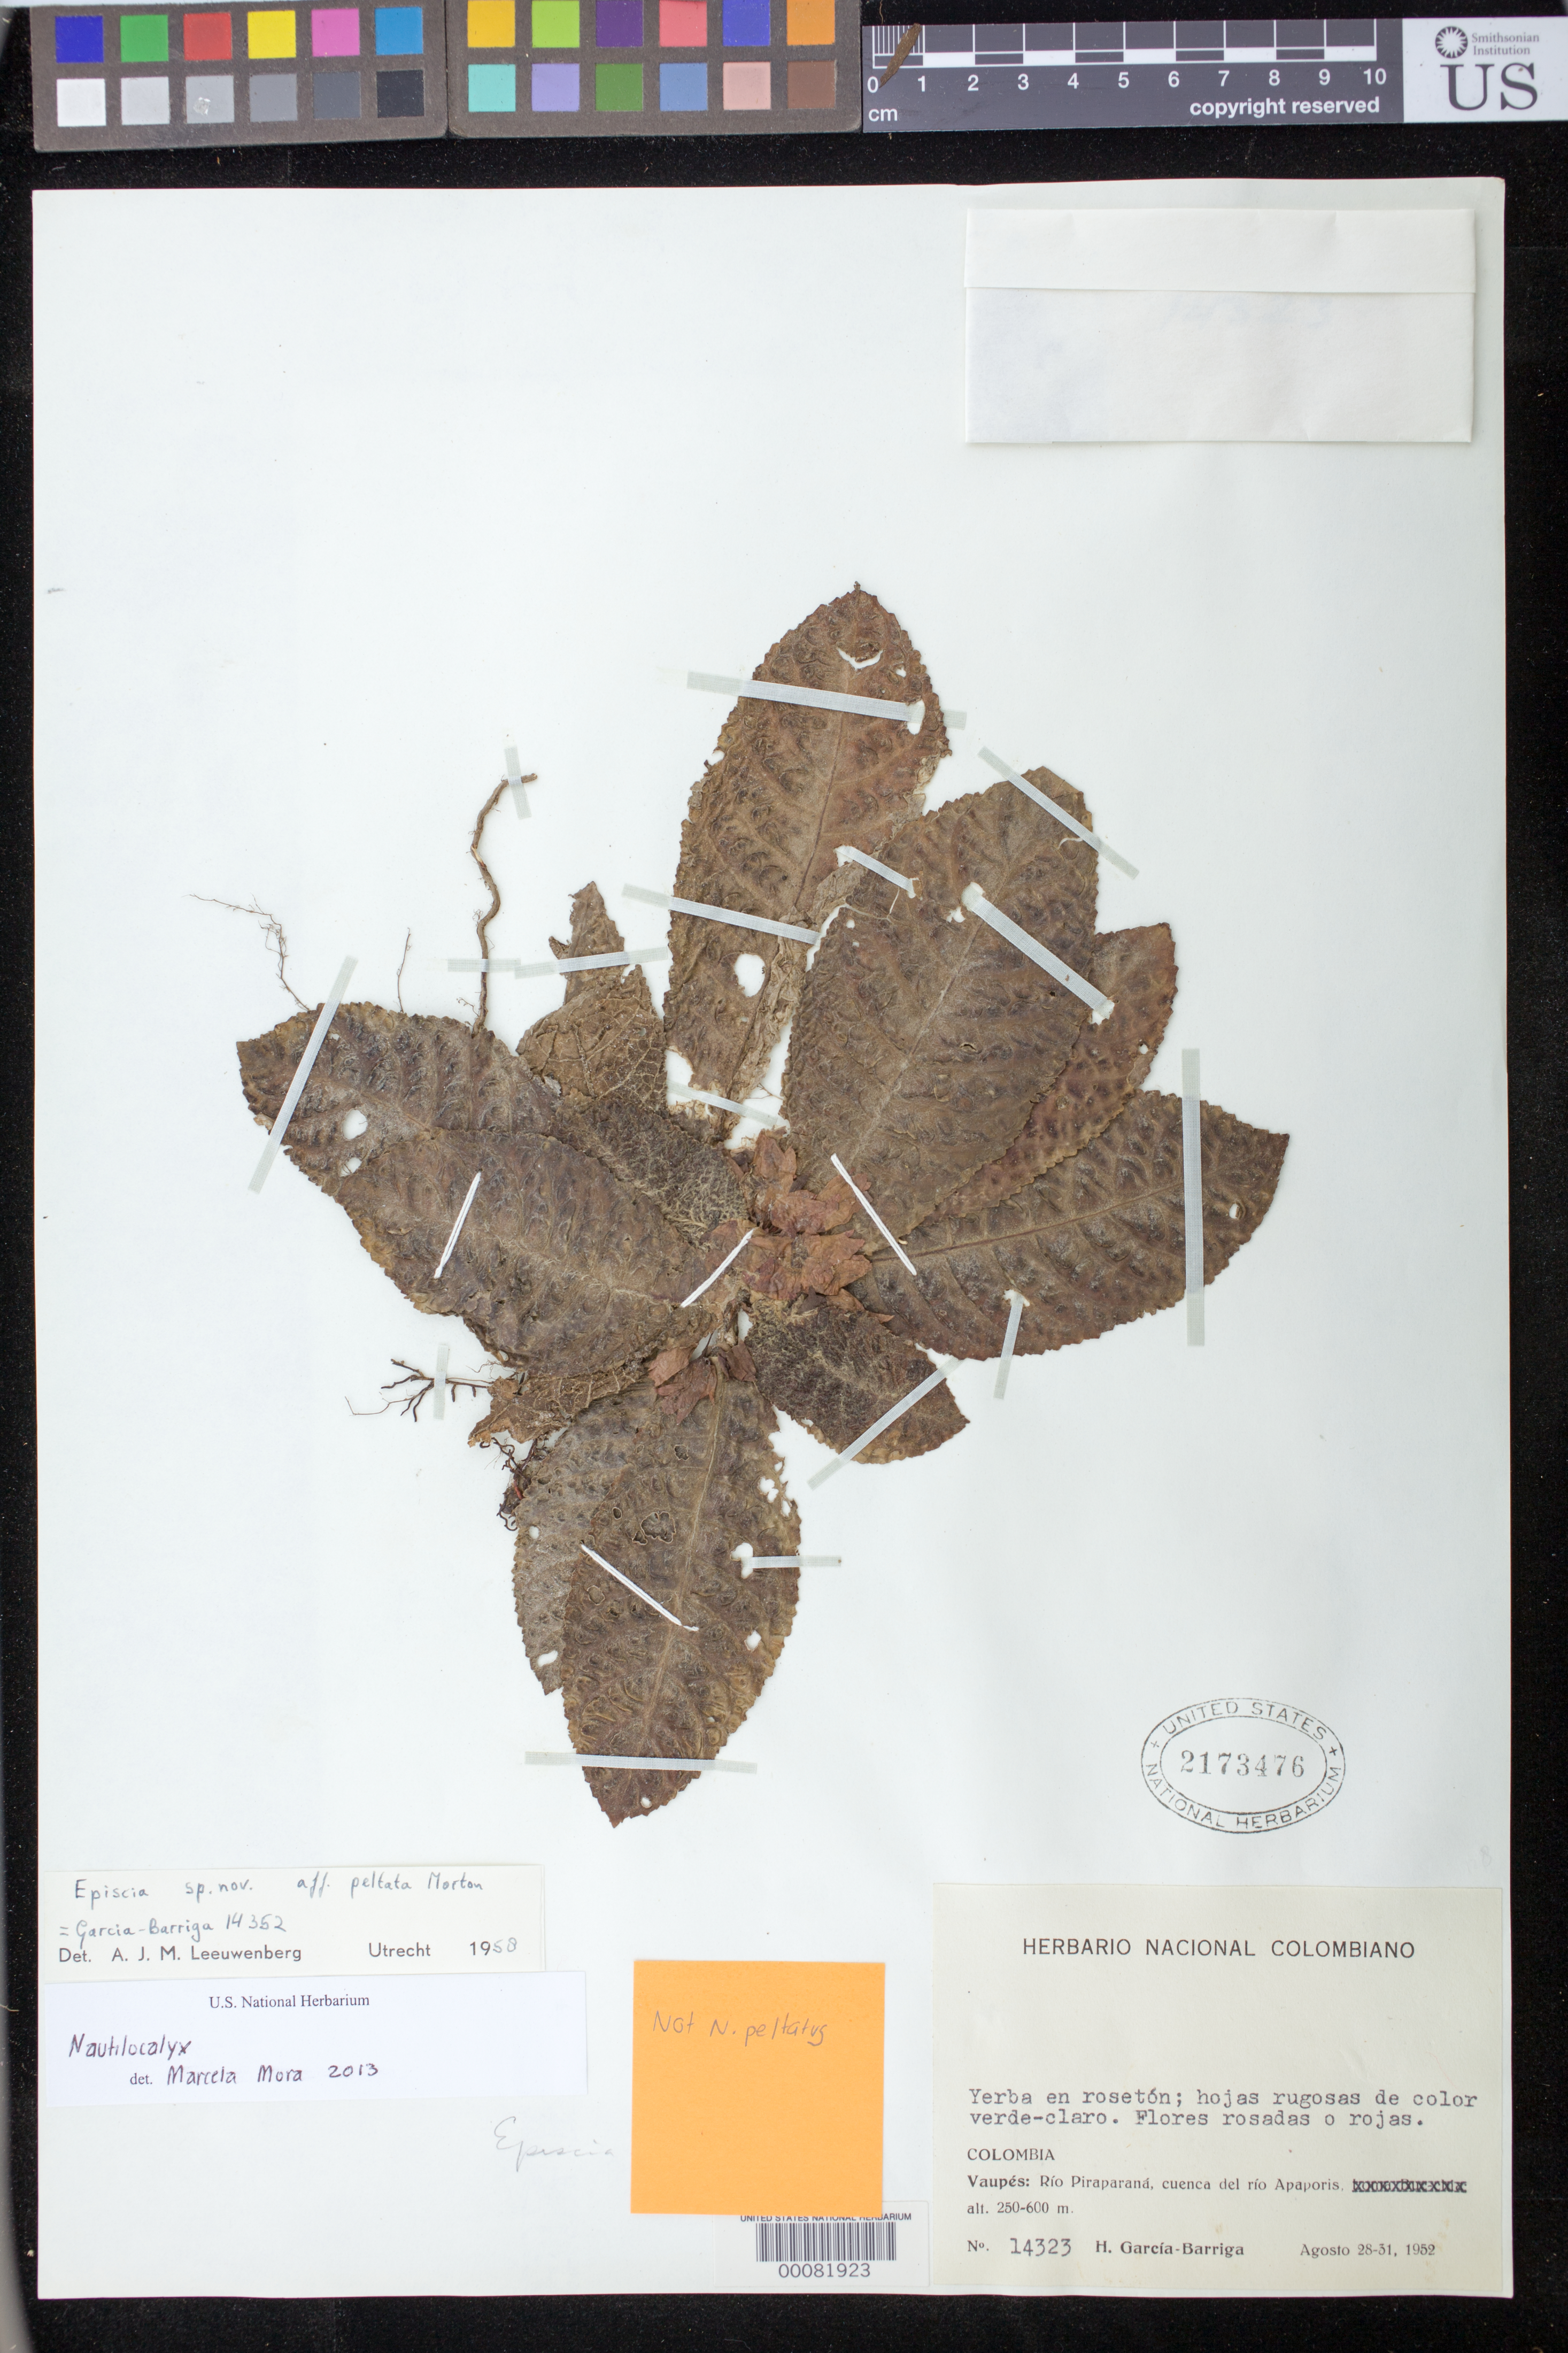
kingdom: Plantae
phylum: Tracheophyta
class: Magnoliopsida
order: Lamiales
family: Gesneriaceae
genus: Nautilocalyx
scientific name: Nautilocalyx sp.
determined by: Mora, M. Marcela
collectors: H. García Barriga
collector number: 14323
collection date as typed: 28-31 Aug 1952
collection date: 1952-08-28/1952-08-31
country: Colombia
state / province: Vaupés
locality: Rio Piraparana, river basin of the Apaporis River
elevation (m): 250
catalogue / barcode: US 2173476